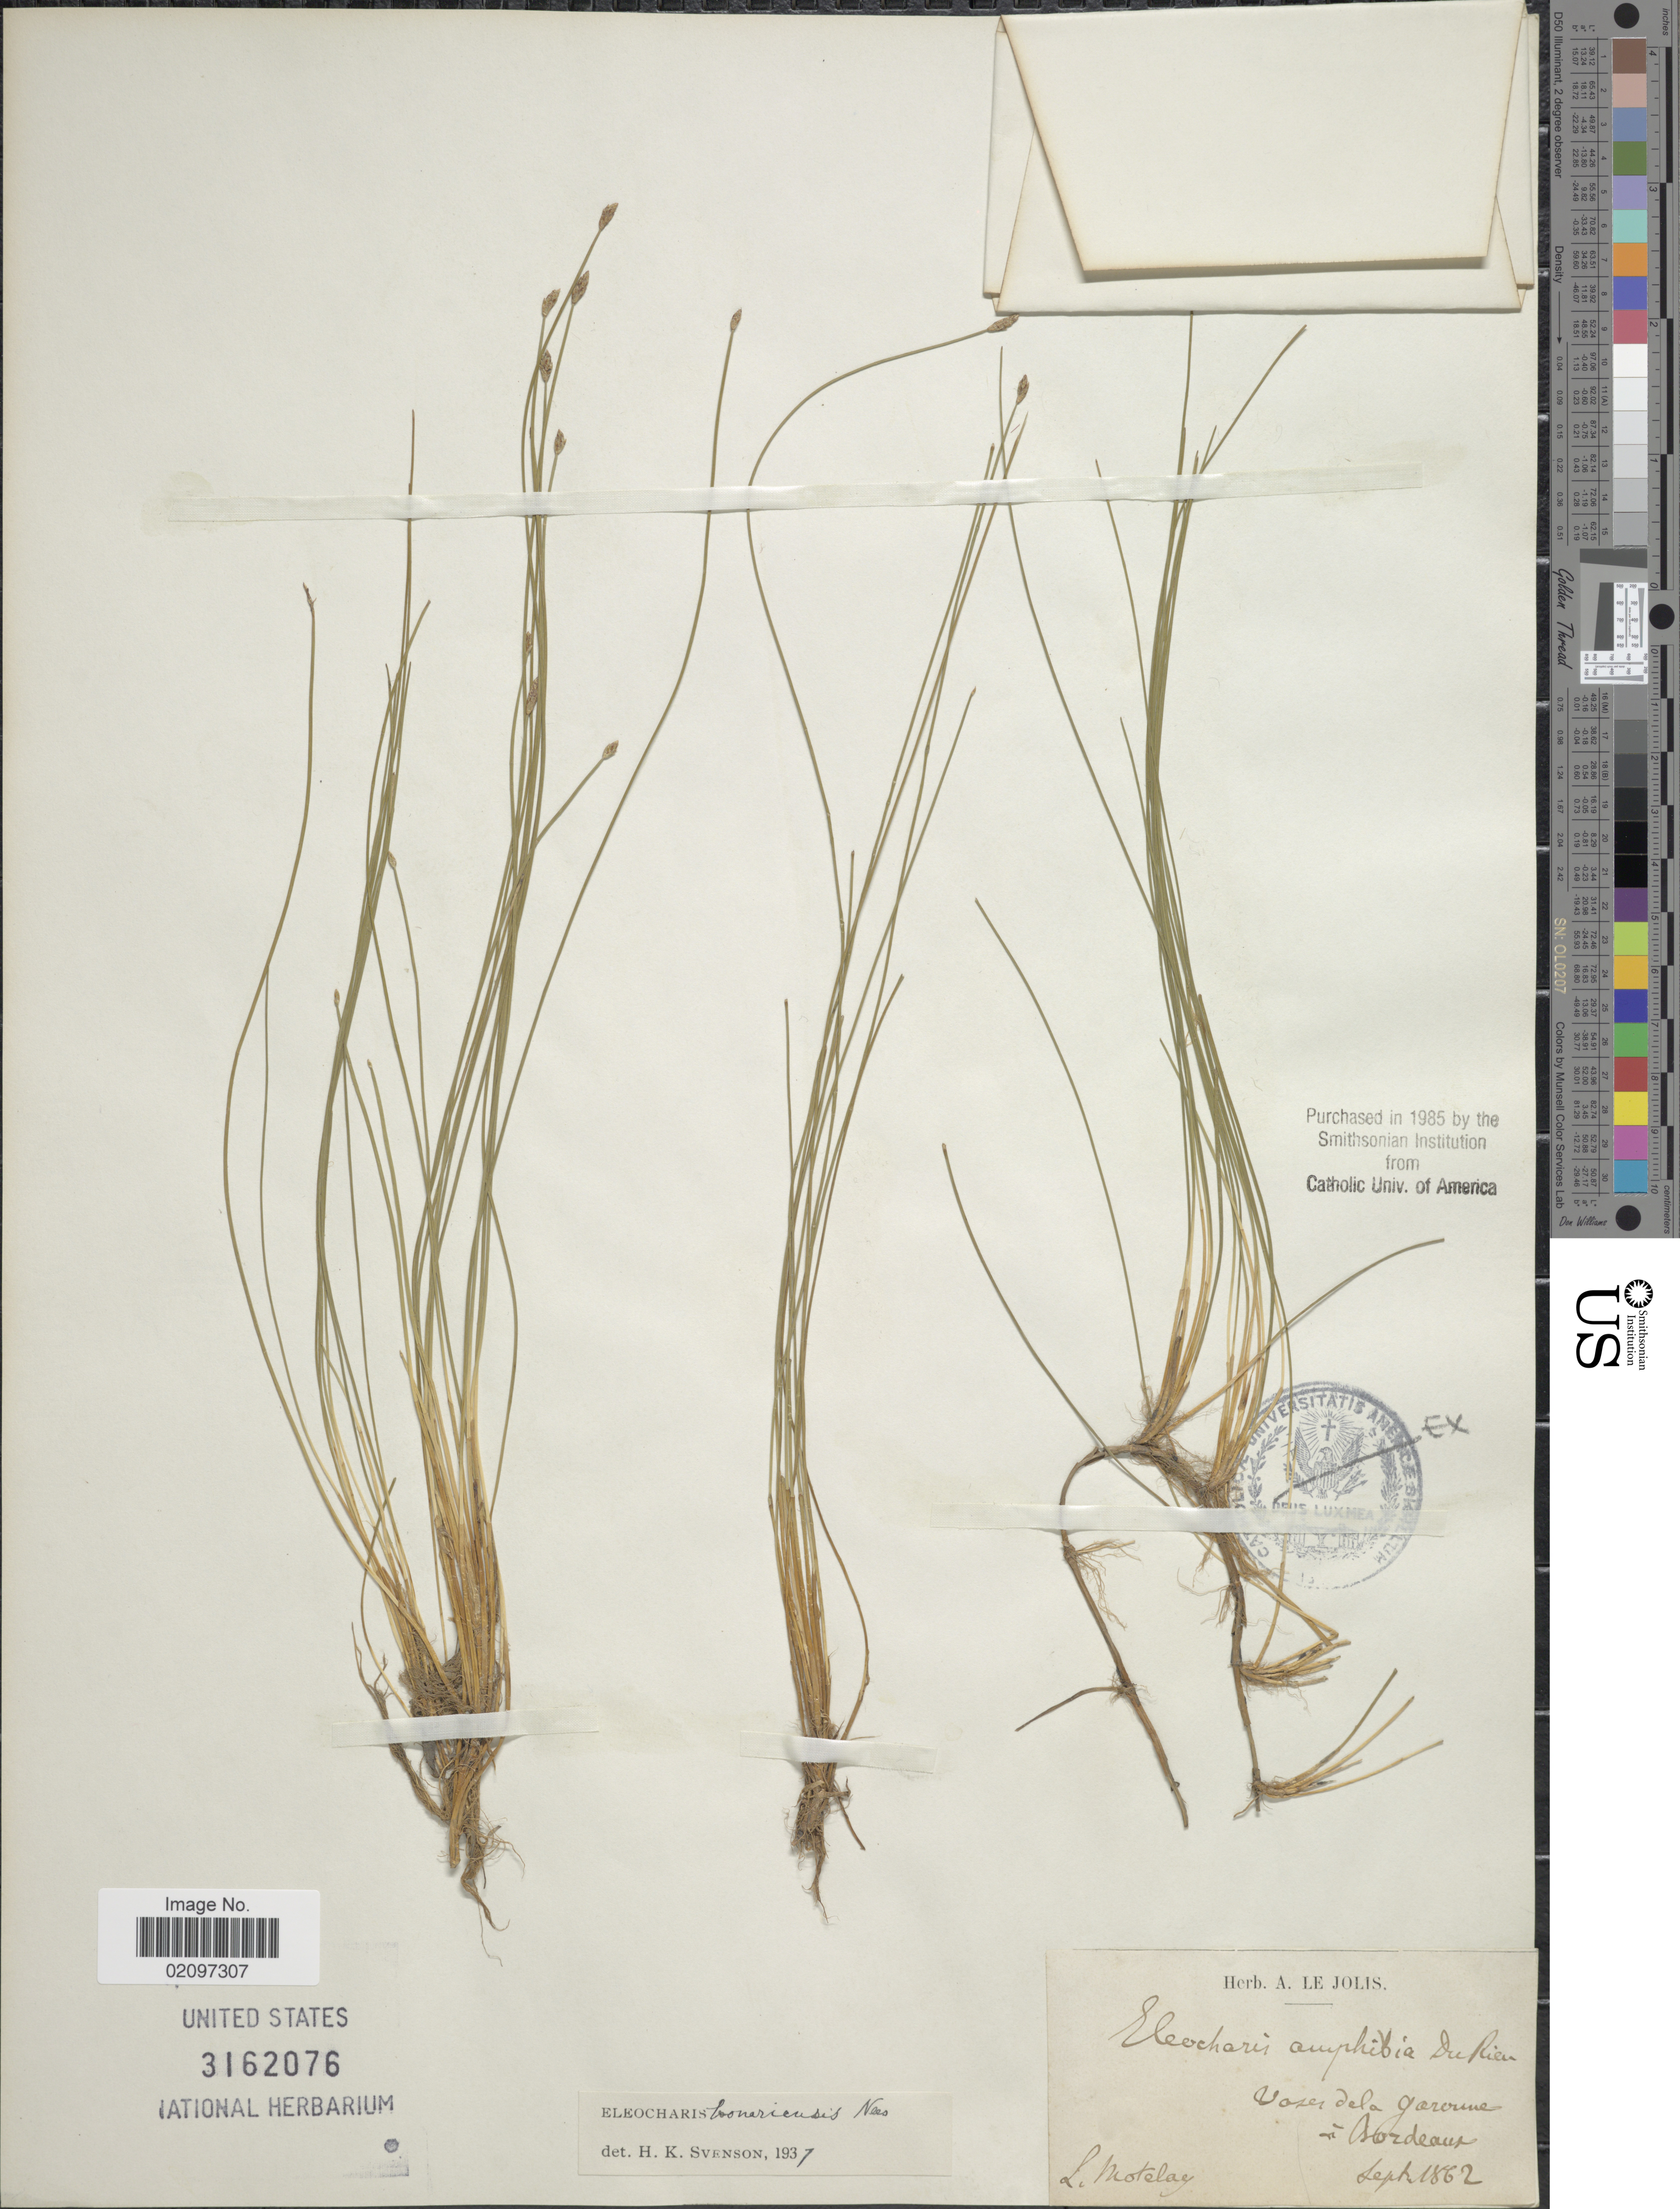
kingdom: Plantae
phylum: Tracheophyta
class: Liliopsida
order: Poales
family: Cyperaceae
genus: Eleocharis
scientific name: Eleocharis bonariensis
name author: Nees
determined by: Strong, Mark T., (BOT), Smithsonian Institution - National Museum of Natural History (UNITED STATES)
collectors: L. Motelay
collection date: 1862-09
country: France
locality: Voses dela Garonne a Bordeaux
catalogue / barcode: US 3162076